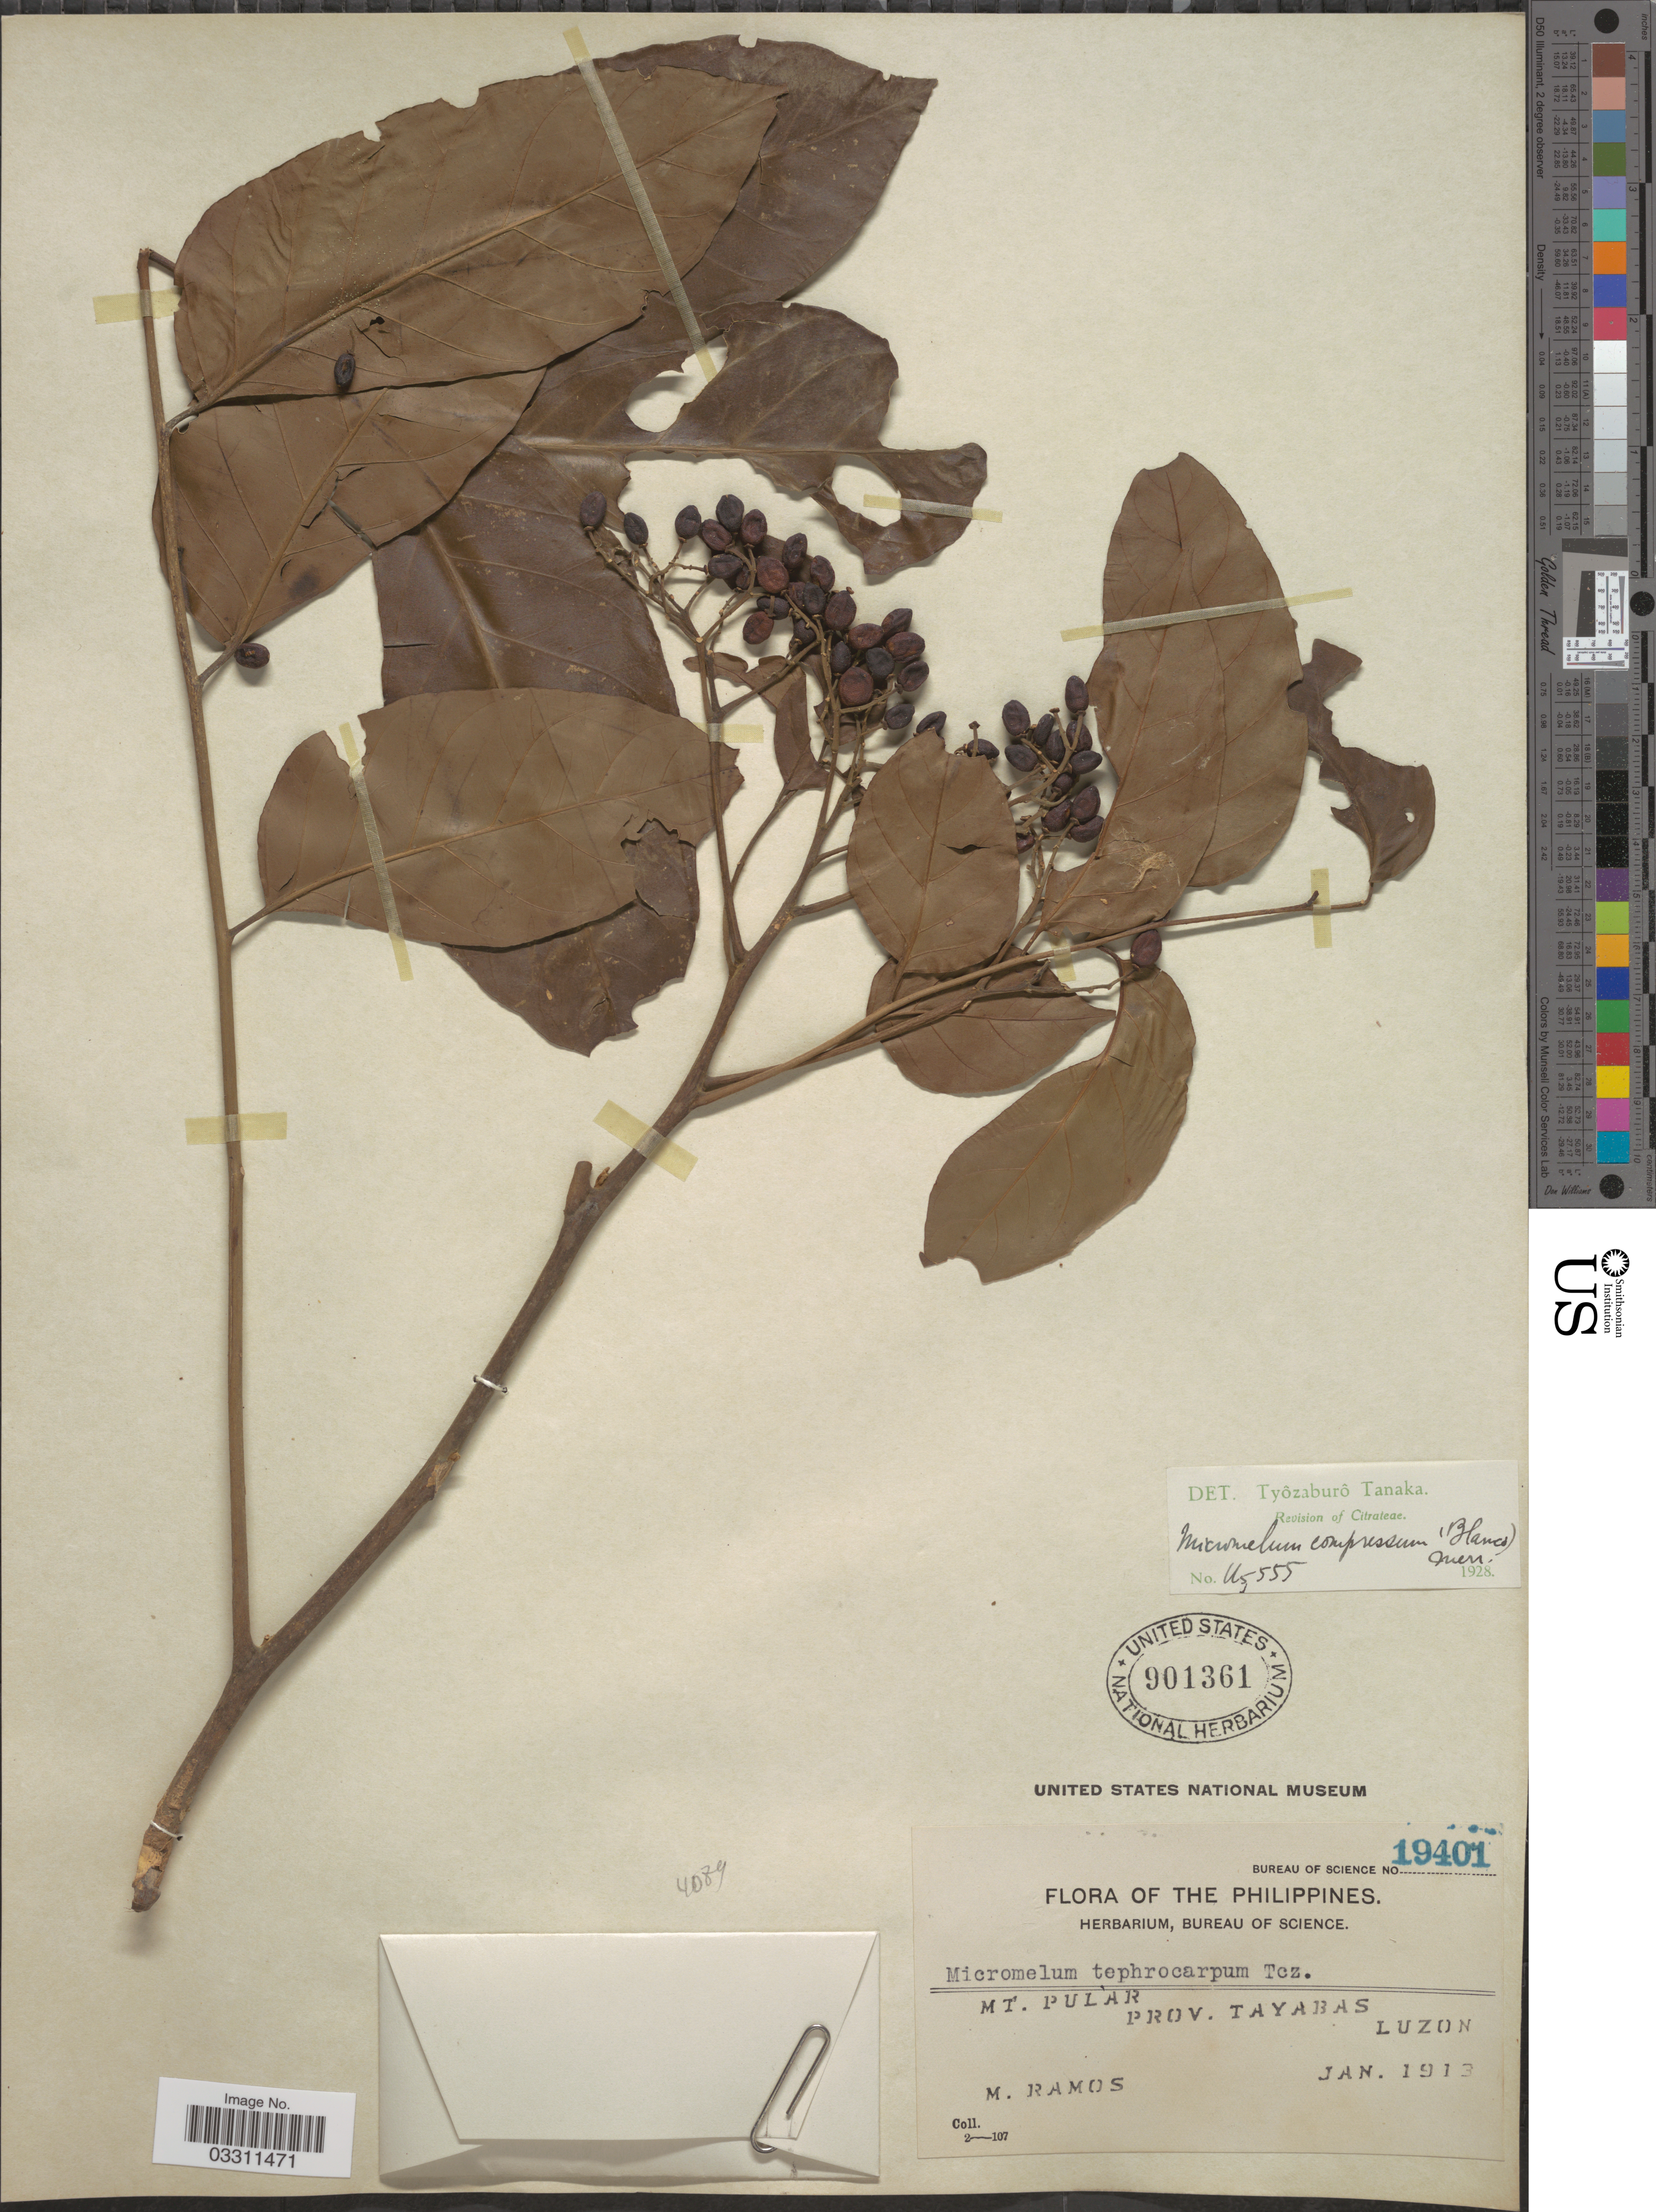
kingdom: Plantae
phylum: Tracheophyta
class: Magnoliopsida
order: Sapindales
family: Rutaceae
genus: Micromelum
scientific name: Micromelum compressum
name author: (Blanco) Merr.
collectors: M. Ramos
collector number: Bureau of Science 19401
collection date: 1913-01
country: Philippines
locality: Mt. Pular, Prov. Tayabas, Luzon.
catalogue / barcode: US 901361